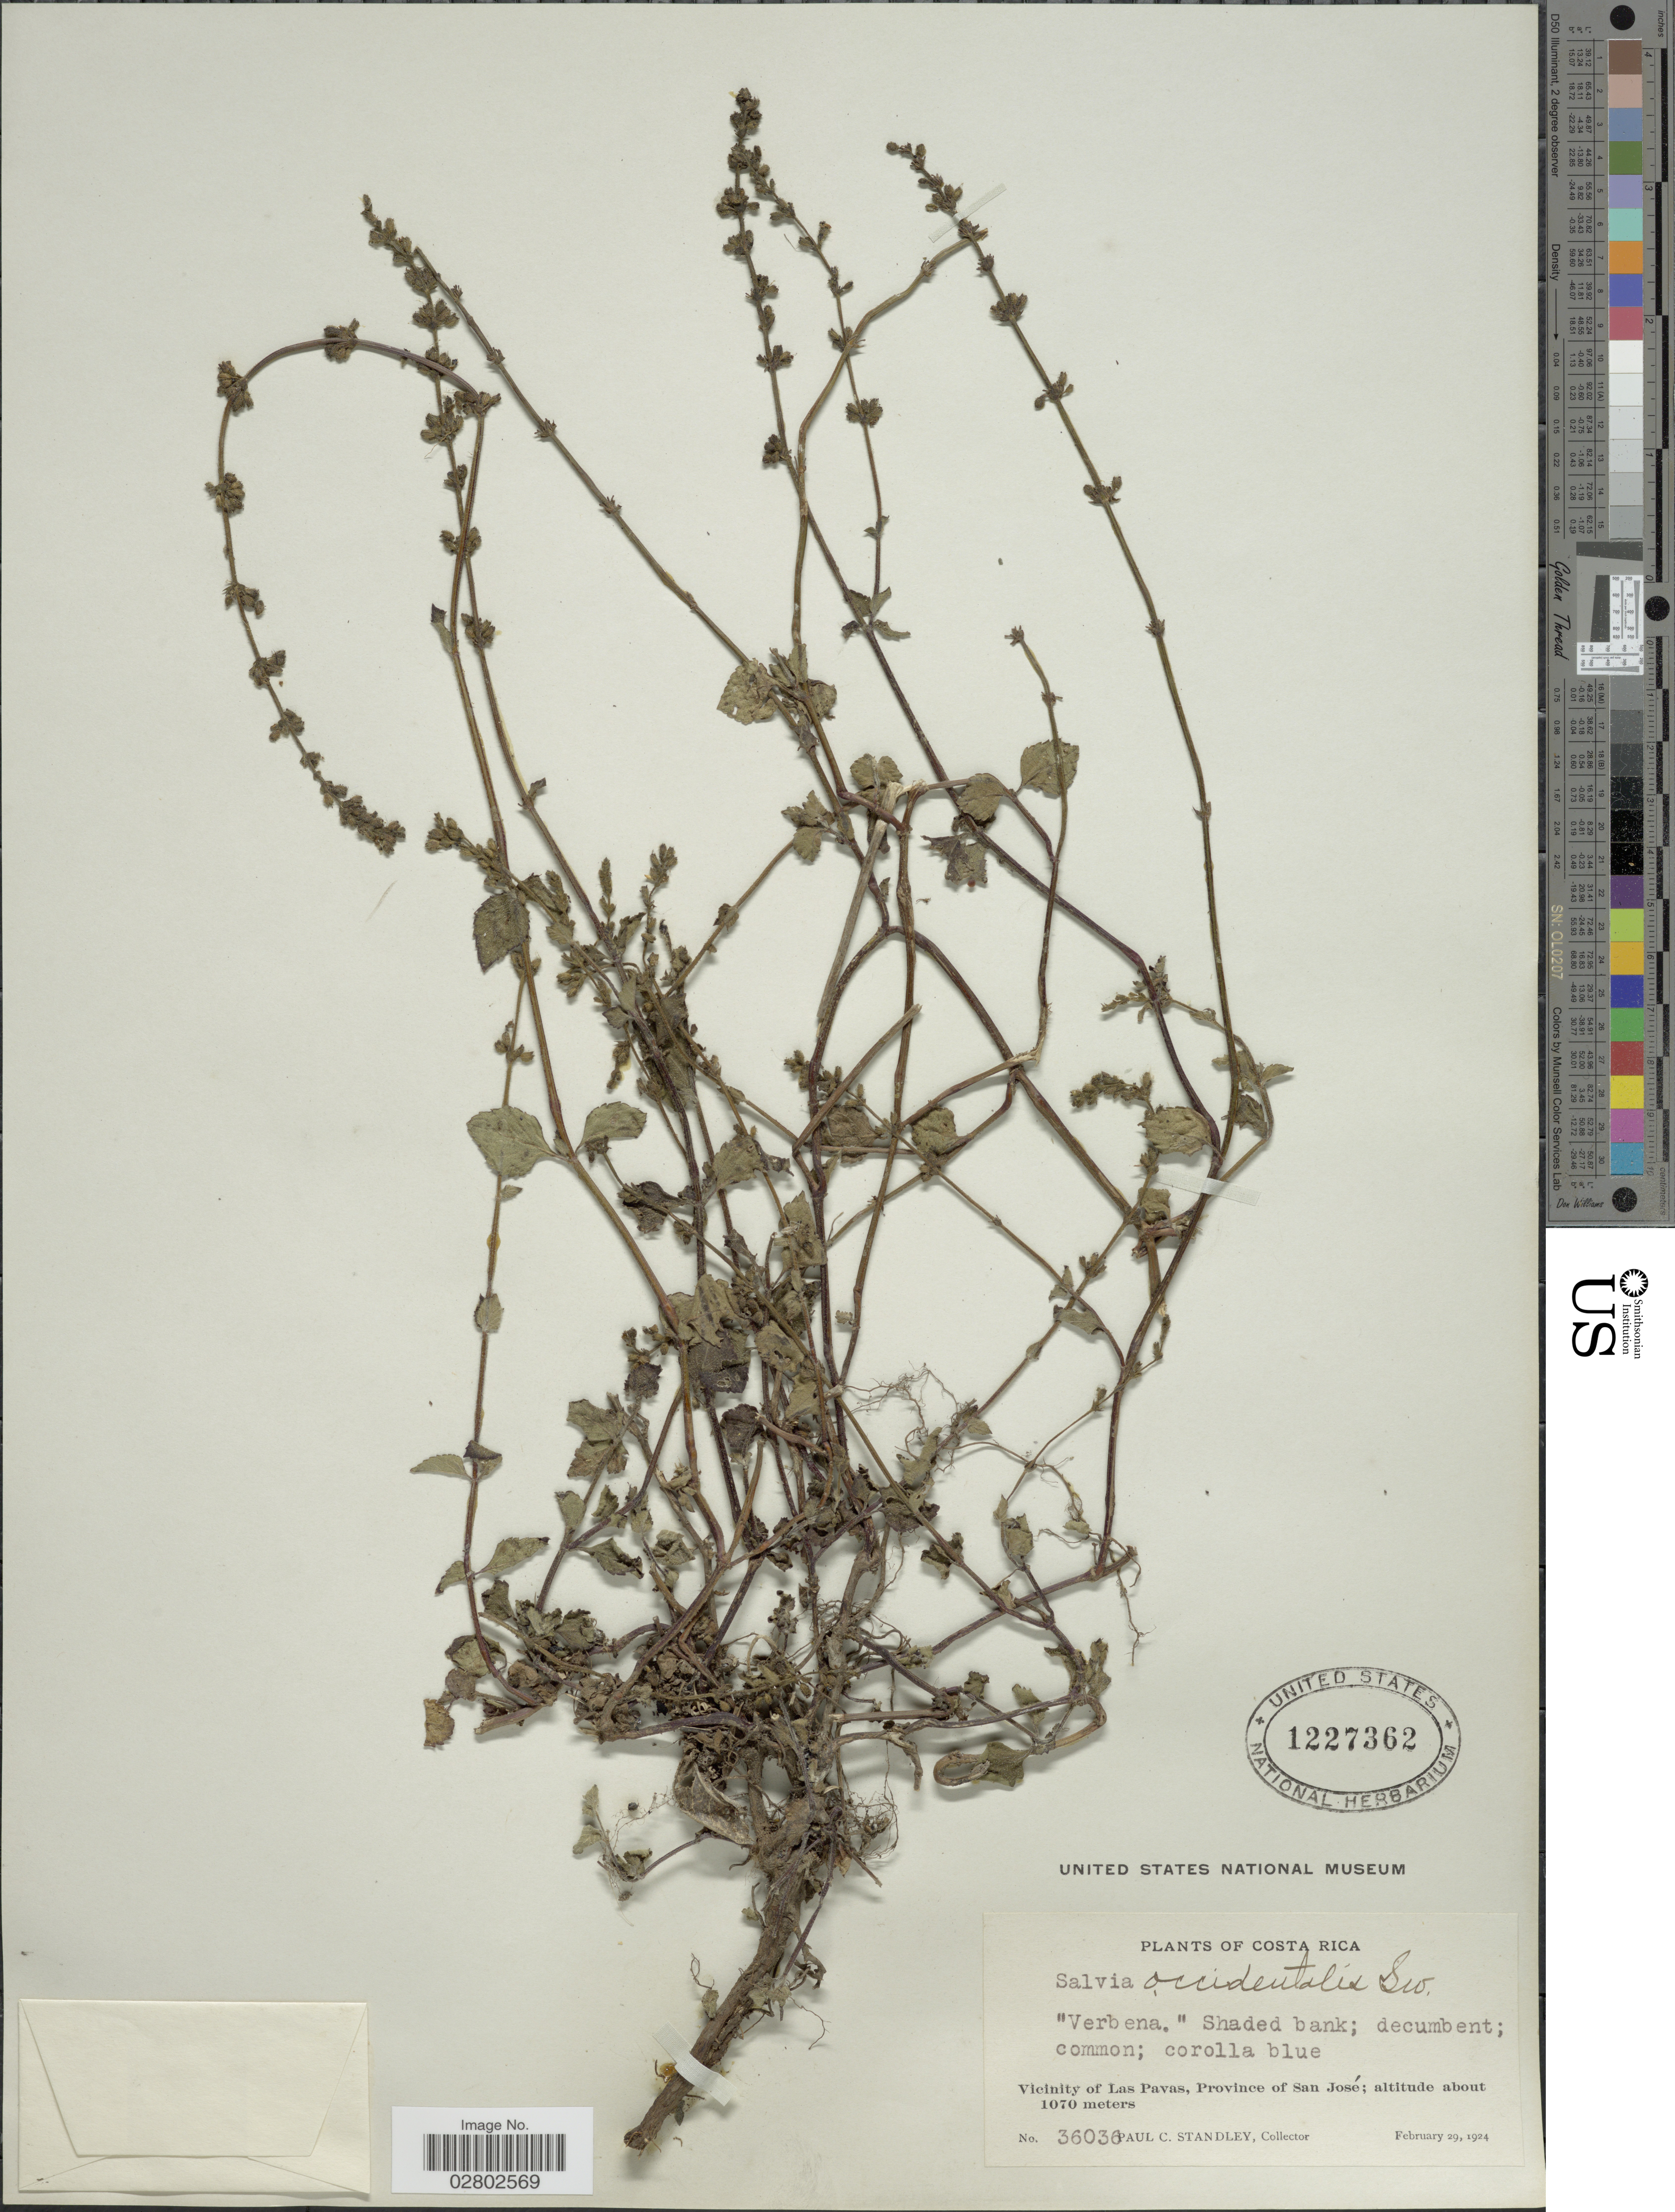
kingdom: Plantae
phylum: Tracheophyta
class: Magnoliopsida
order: Lamiales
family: Lamiaceae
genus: Salvia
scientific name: Salvia occidentalis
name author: Sw.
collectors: P. C. Standley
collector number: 36036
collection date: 1924-02-29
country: Costa Rica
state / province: San José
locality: Vicinity of Las Pavas, Province of San José.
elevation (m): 1070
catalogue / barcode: US 1227362